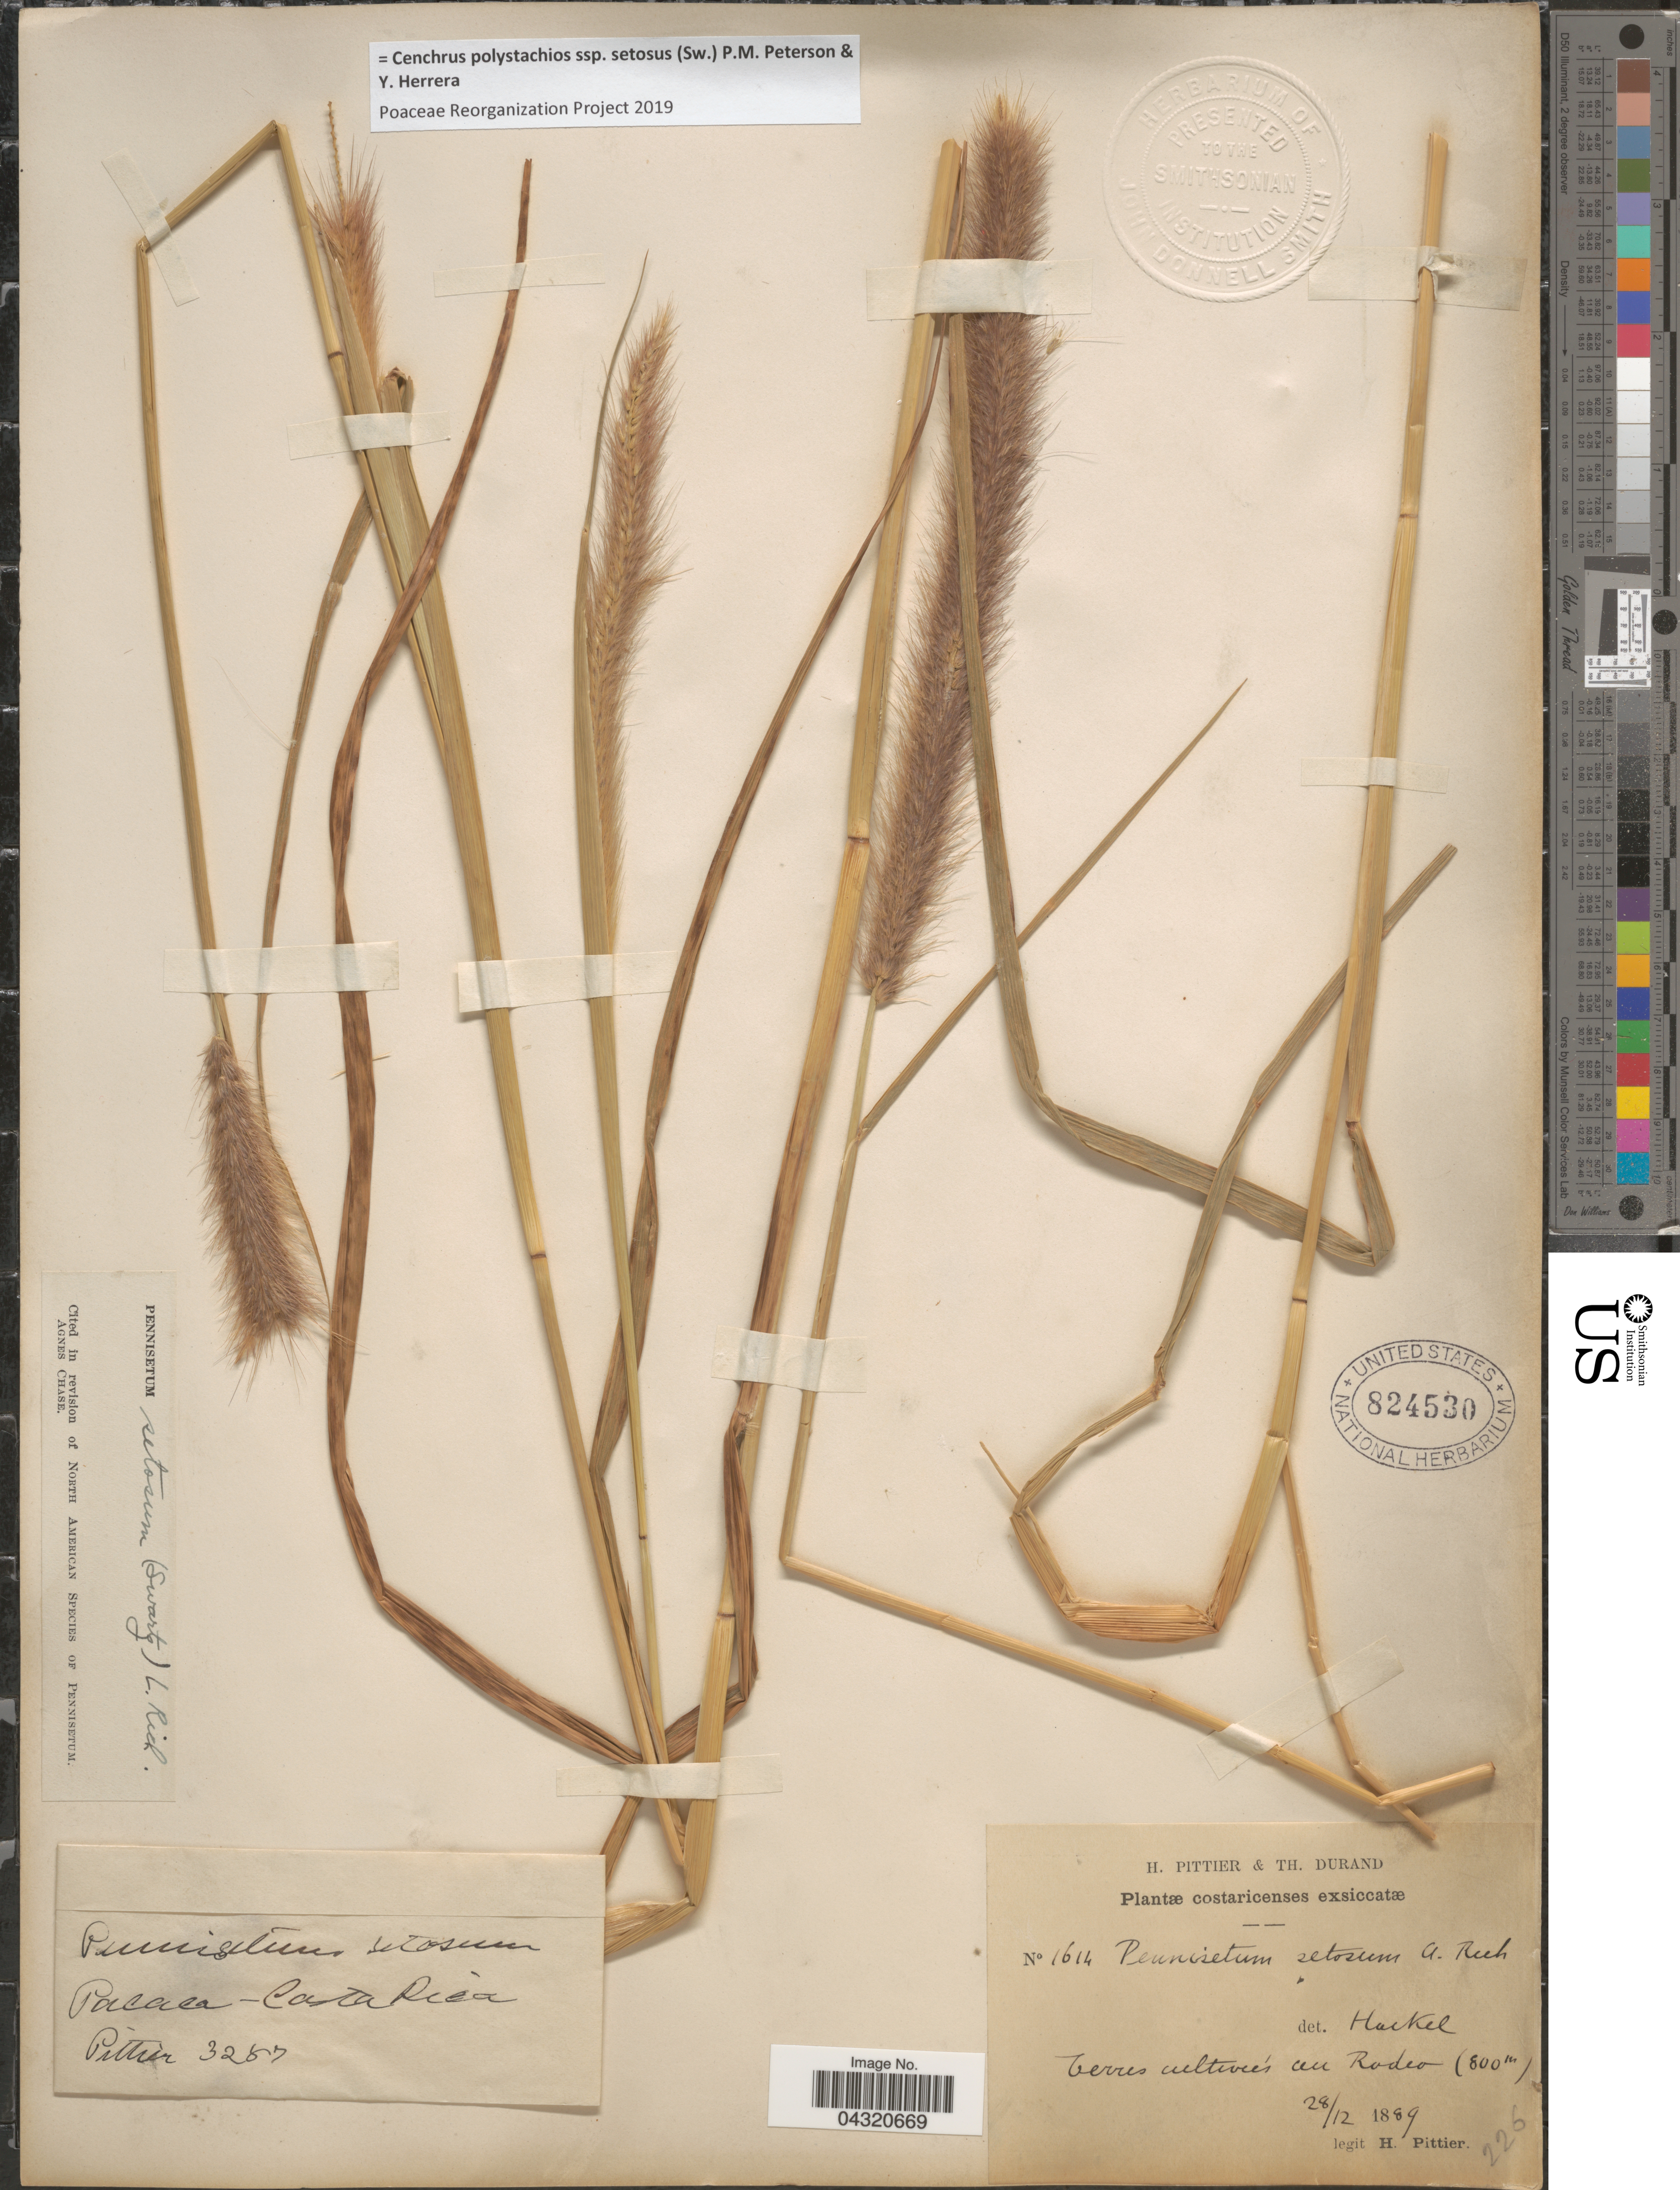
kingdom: Plantae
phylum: Tracheophyta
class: Liliopsida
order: Poales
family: Poaceae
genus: Cenchrus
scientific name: Cenchrus polystachios subsp. setosus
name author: (Sw.) P.M. Peterson & Y. Herrera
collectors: H. F. Pittier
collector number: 1614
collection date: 1889-12-28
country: Costa Rica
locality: Terres cultivés au Rodeo.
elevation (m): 800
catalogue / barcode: US 824530